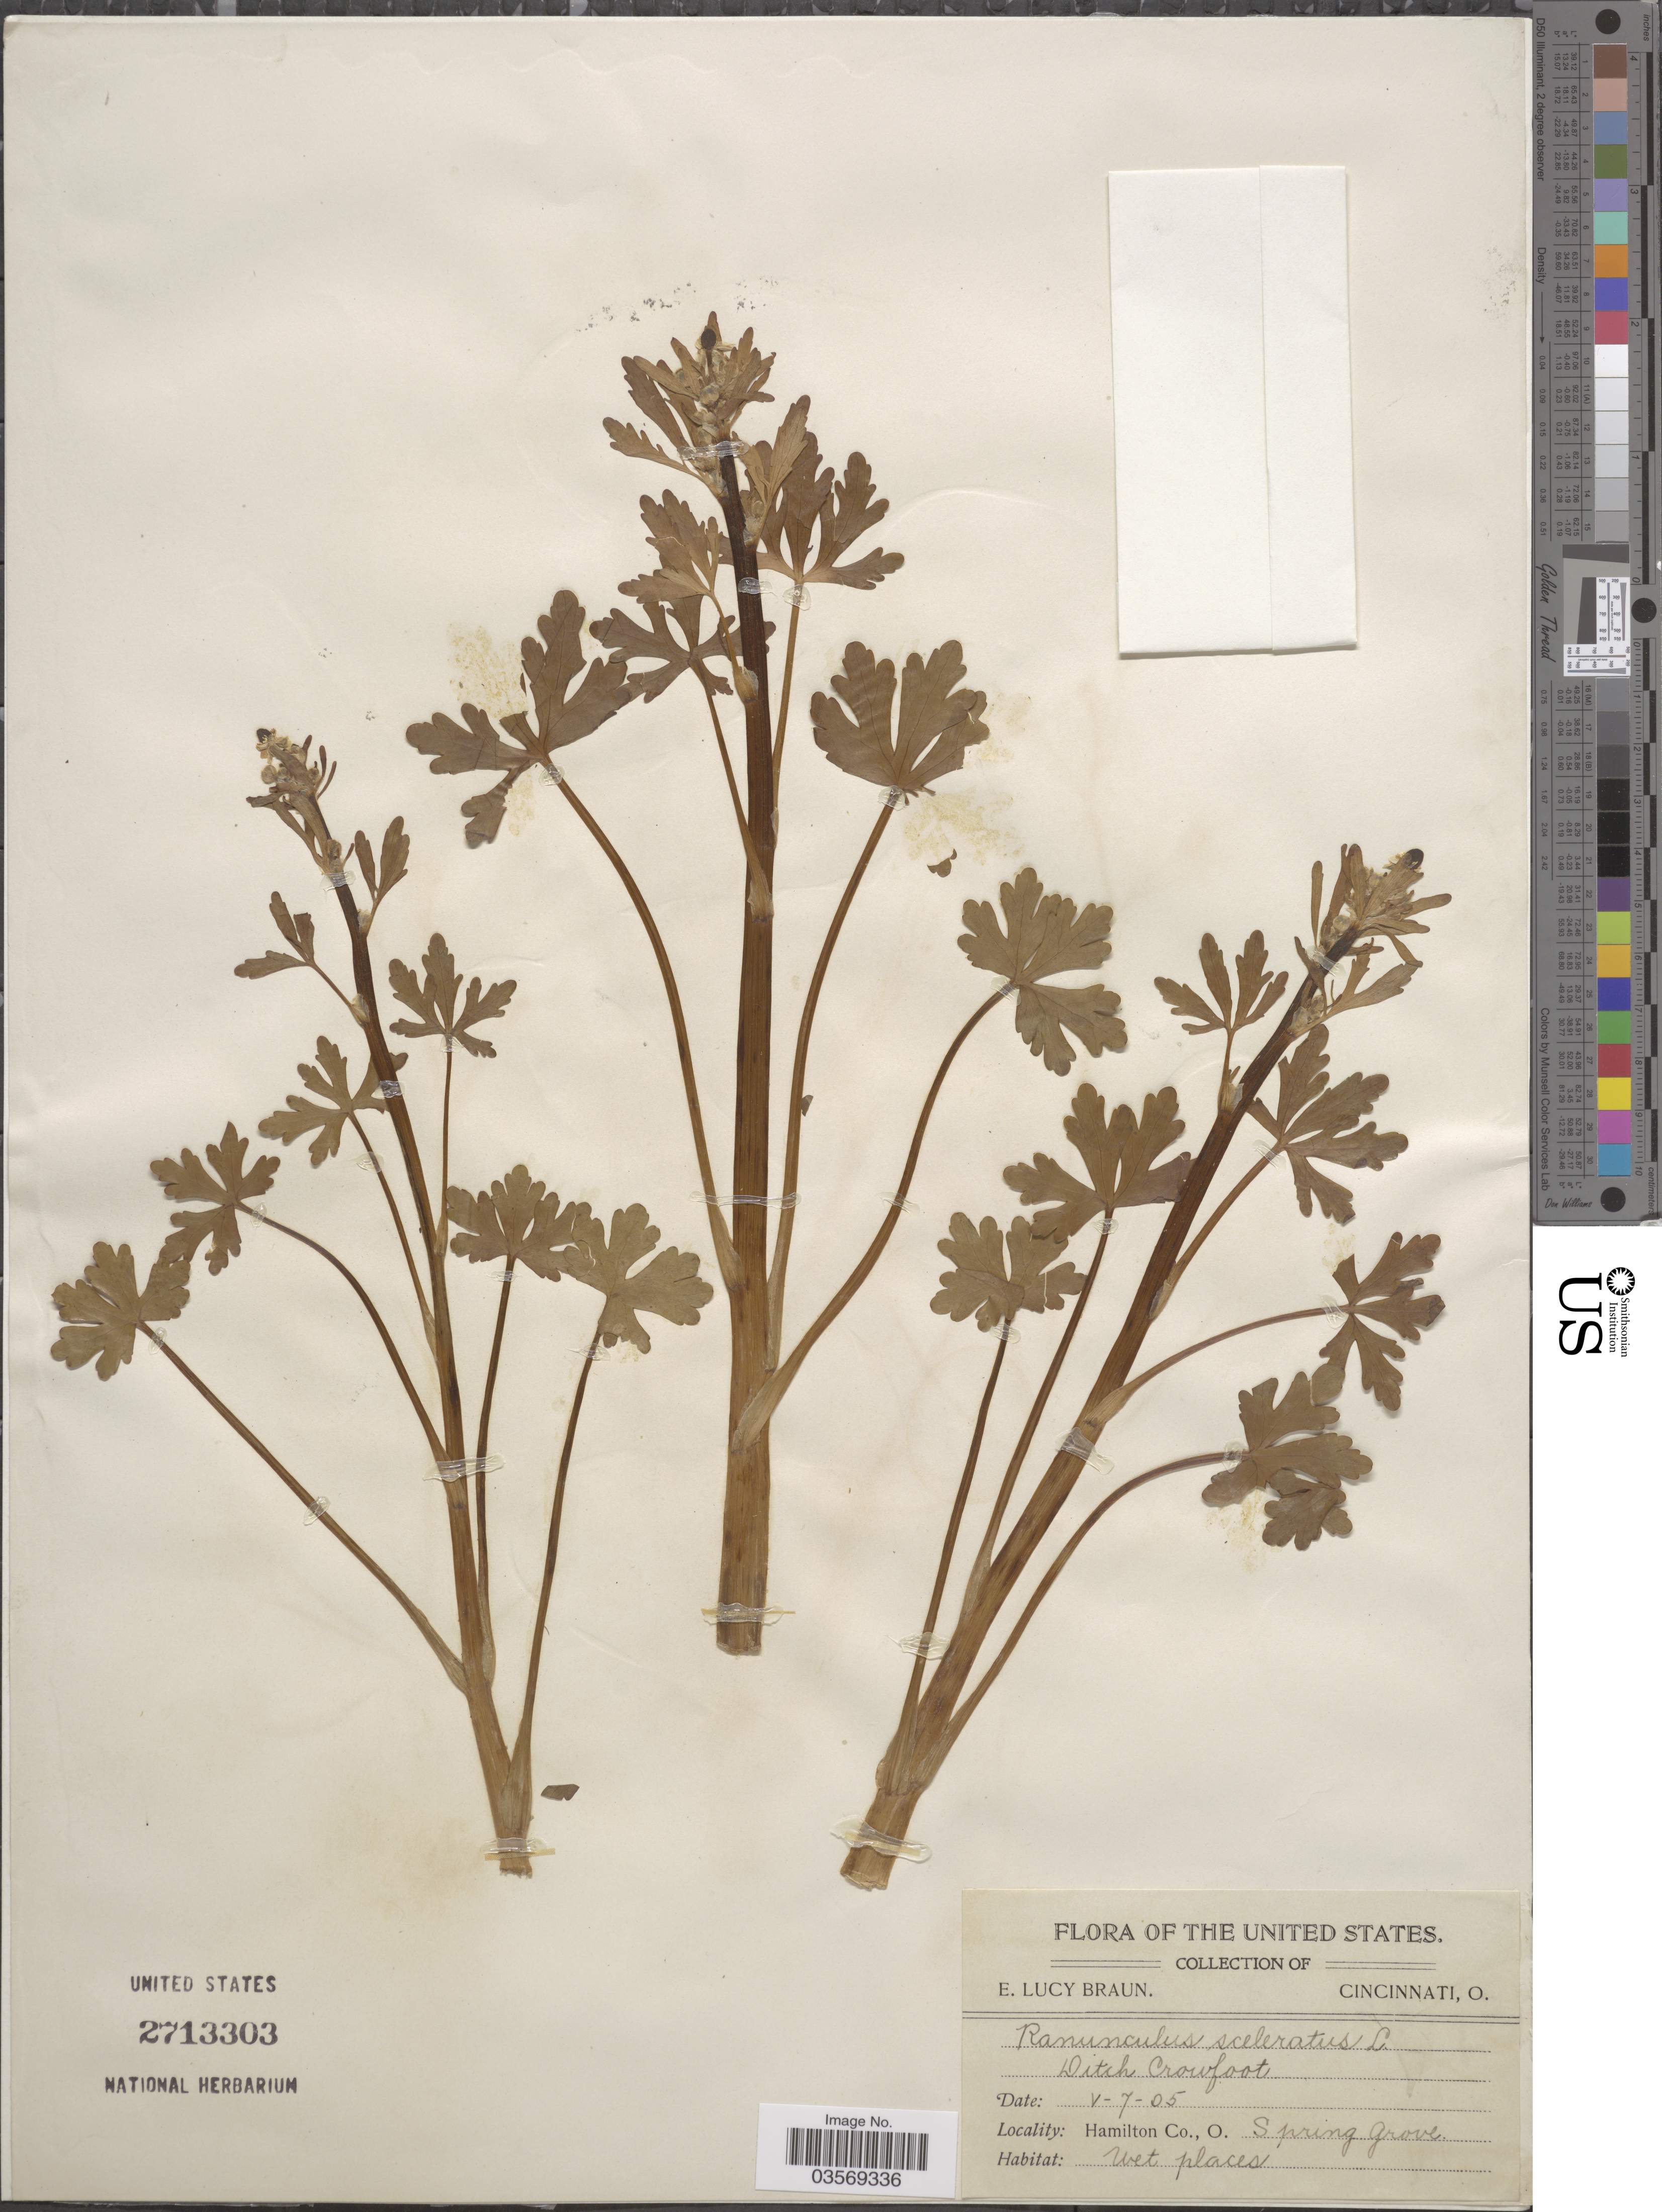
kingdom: Plantae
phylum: Tracheophyta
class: Magnoliopsida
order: Ranunculales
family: Ranunculaceae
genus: Ranunculus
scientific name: Ranunculus sceleratus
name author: L.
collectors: E. L. Braun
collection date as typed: Transcribed d/m/y: 7/5/5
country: United States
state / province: Ohio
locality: Hamilton Co. Spring Grove.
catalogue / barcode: US 2713303